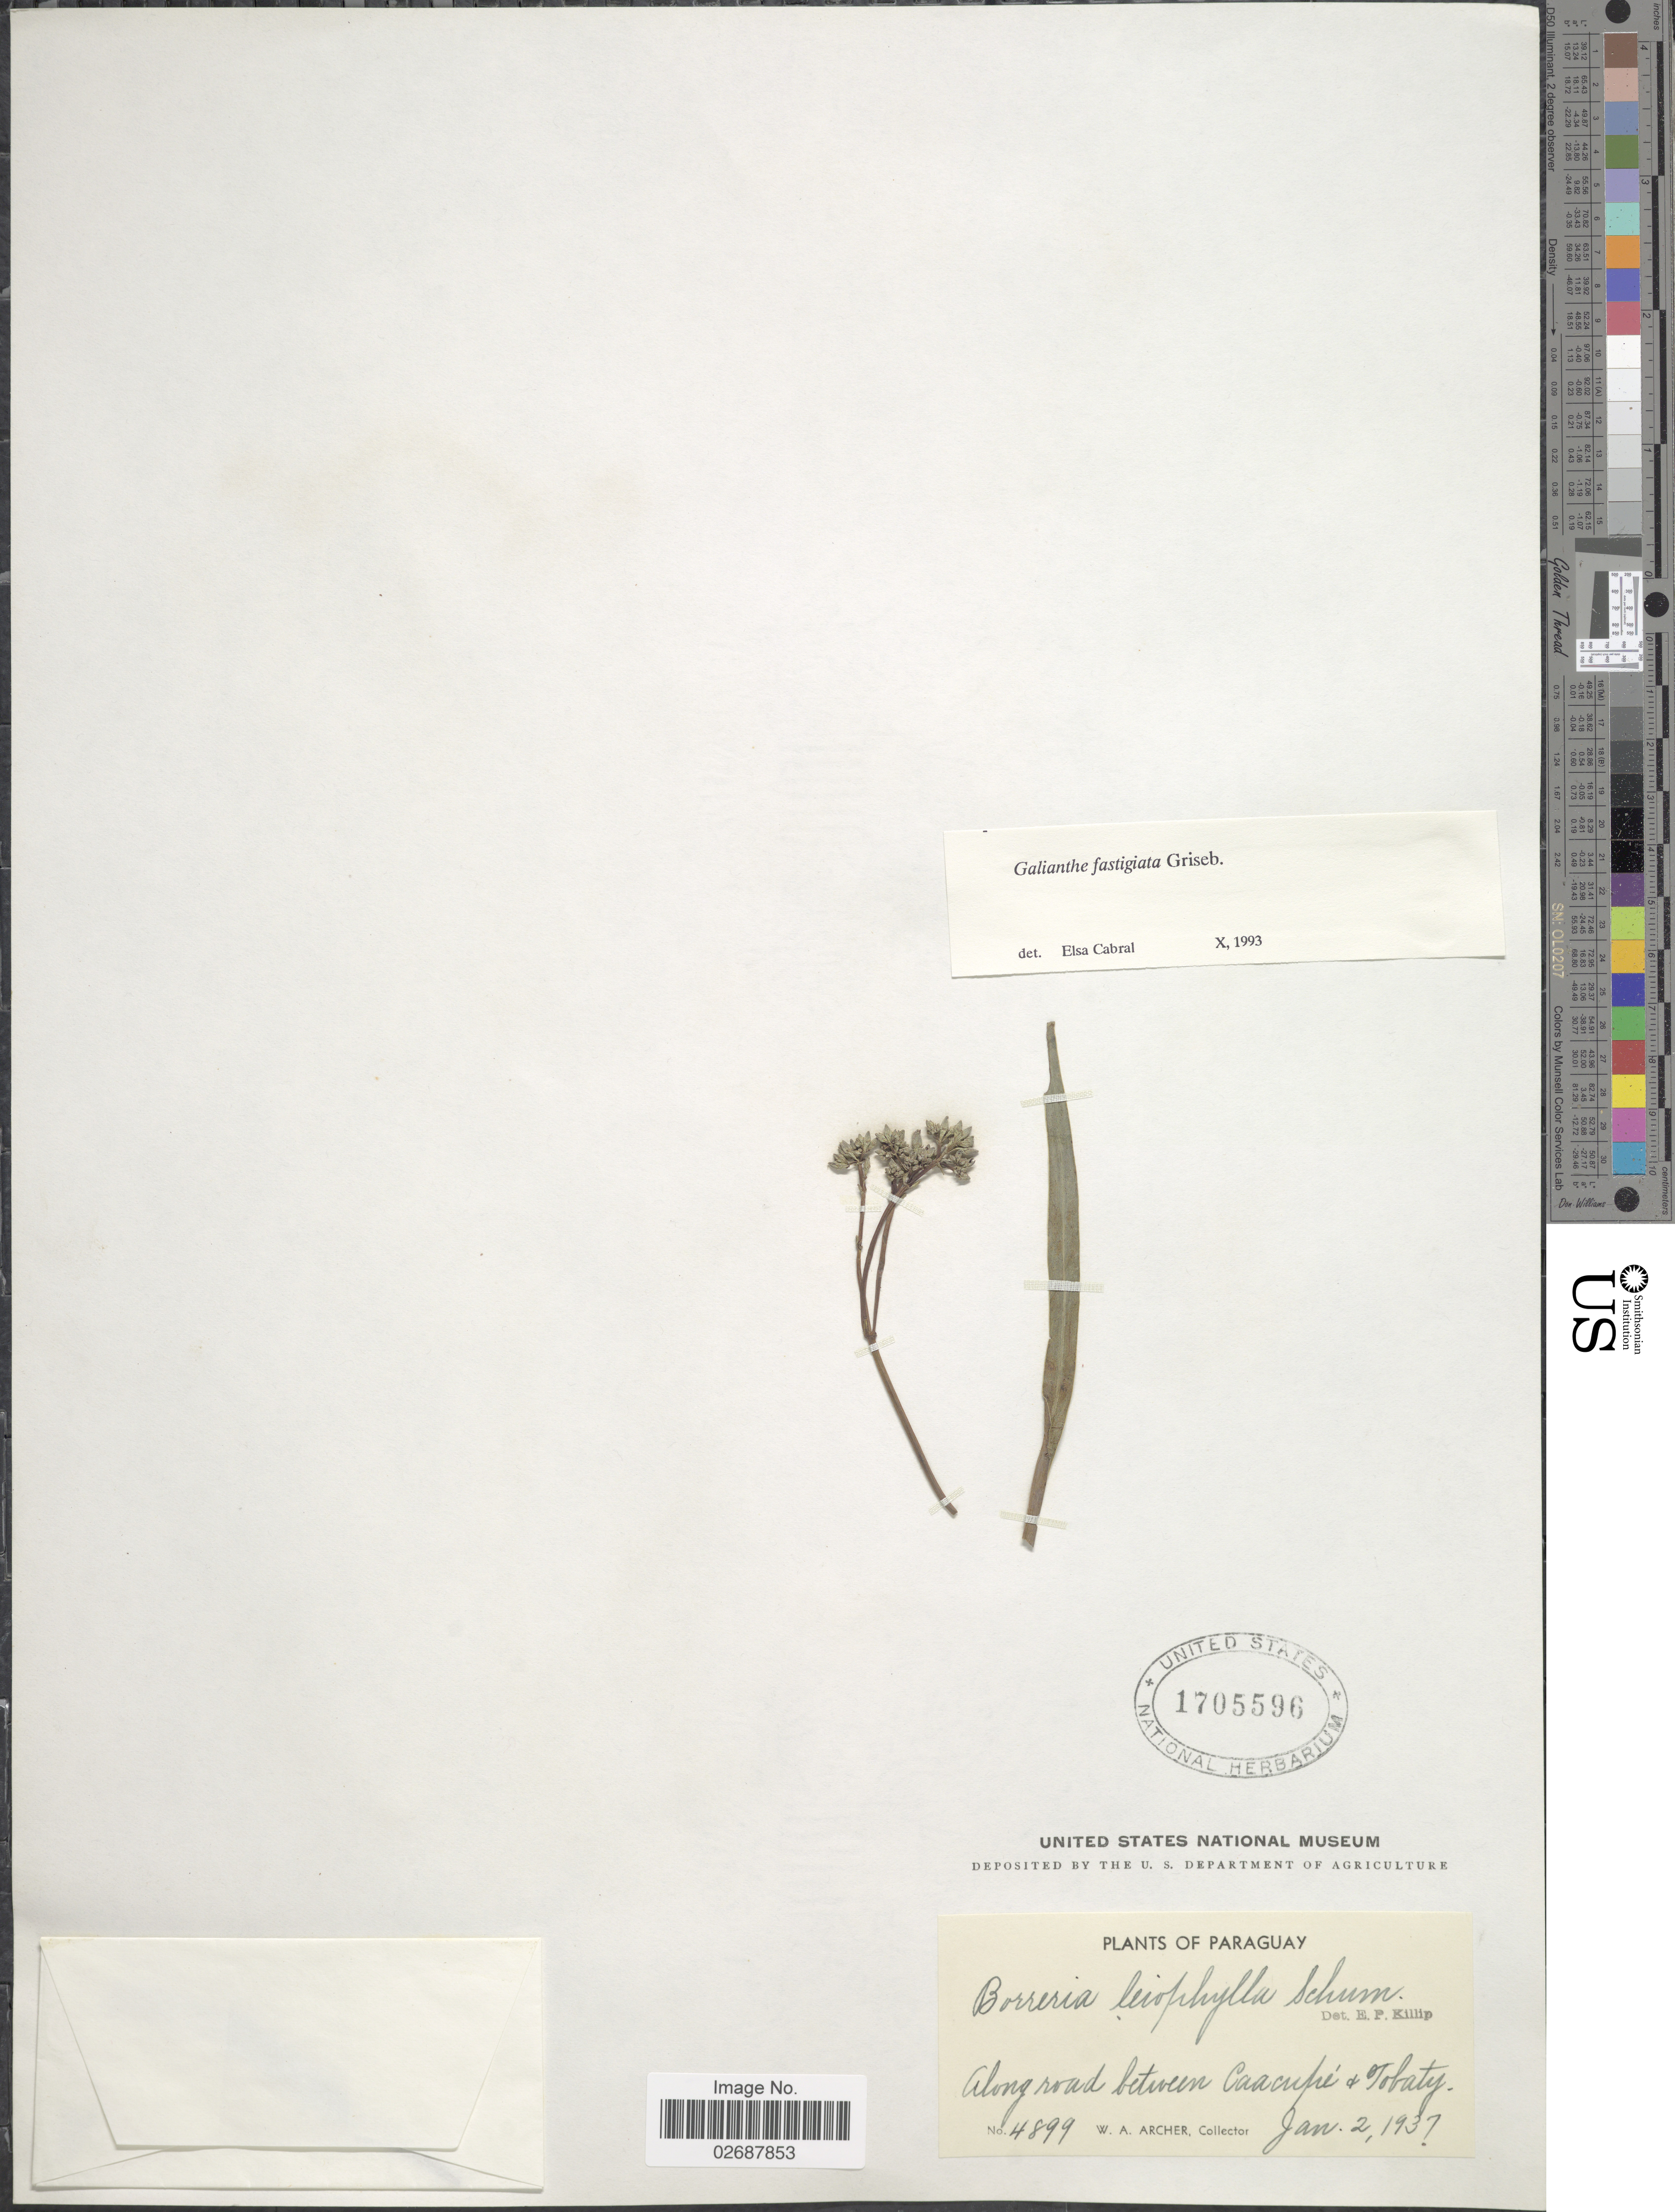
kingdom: Plantae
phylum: Tracheophyta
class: Magnoliopsida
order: Gentianales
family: Rubiaceae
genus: Galianthe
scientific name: Galianthe fastigiata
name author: Griseb.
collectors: W. A. Archer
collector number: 4899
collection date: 1937-01-02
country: Paraguay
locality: Along road between Caacupe & Tobaty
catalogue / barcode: US 1705596